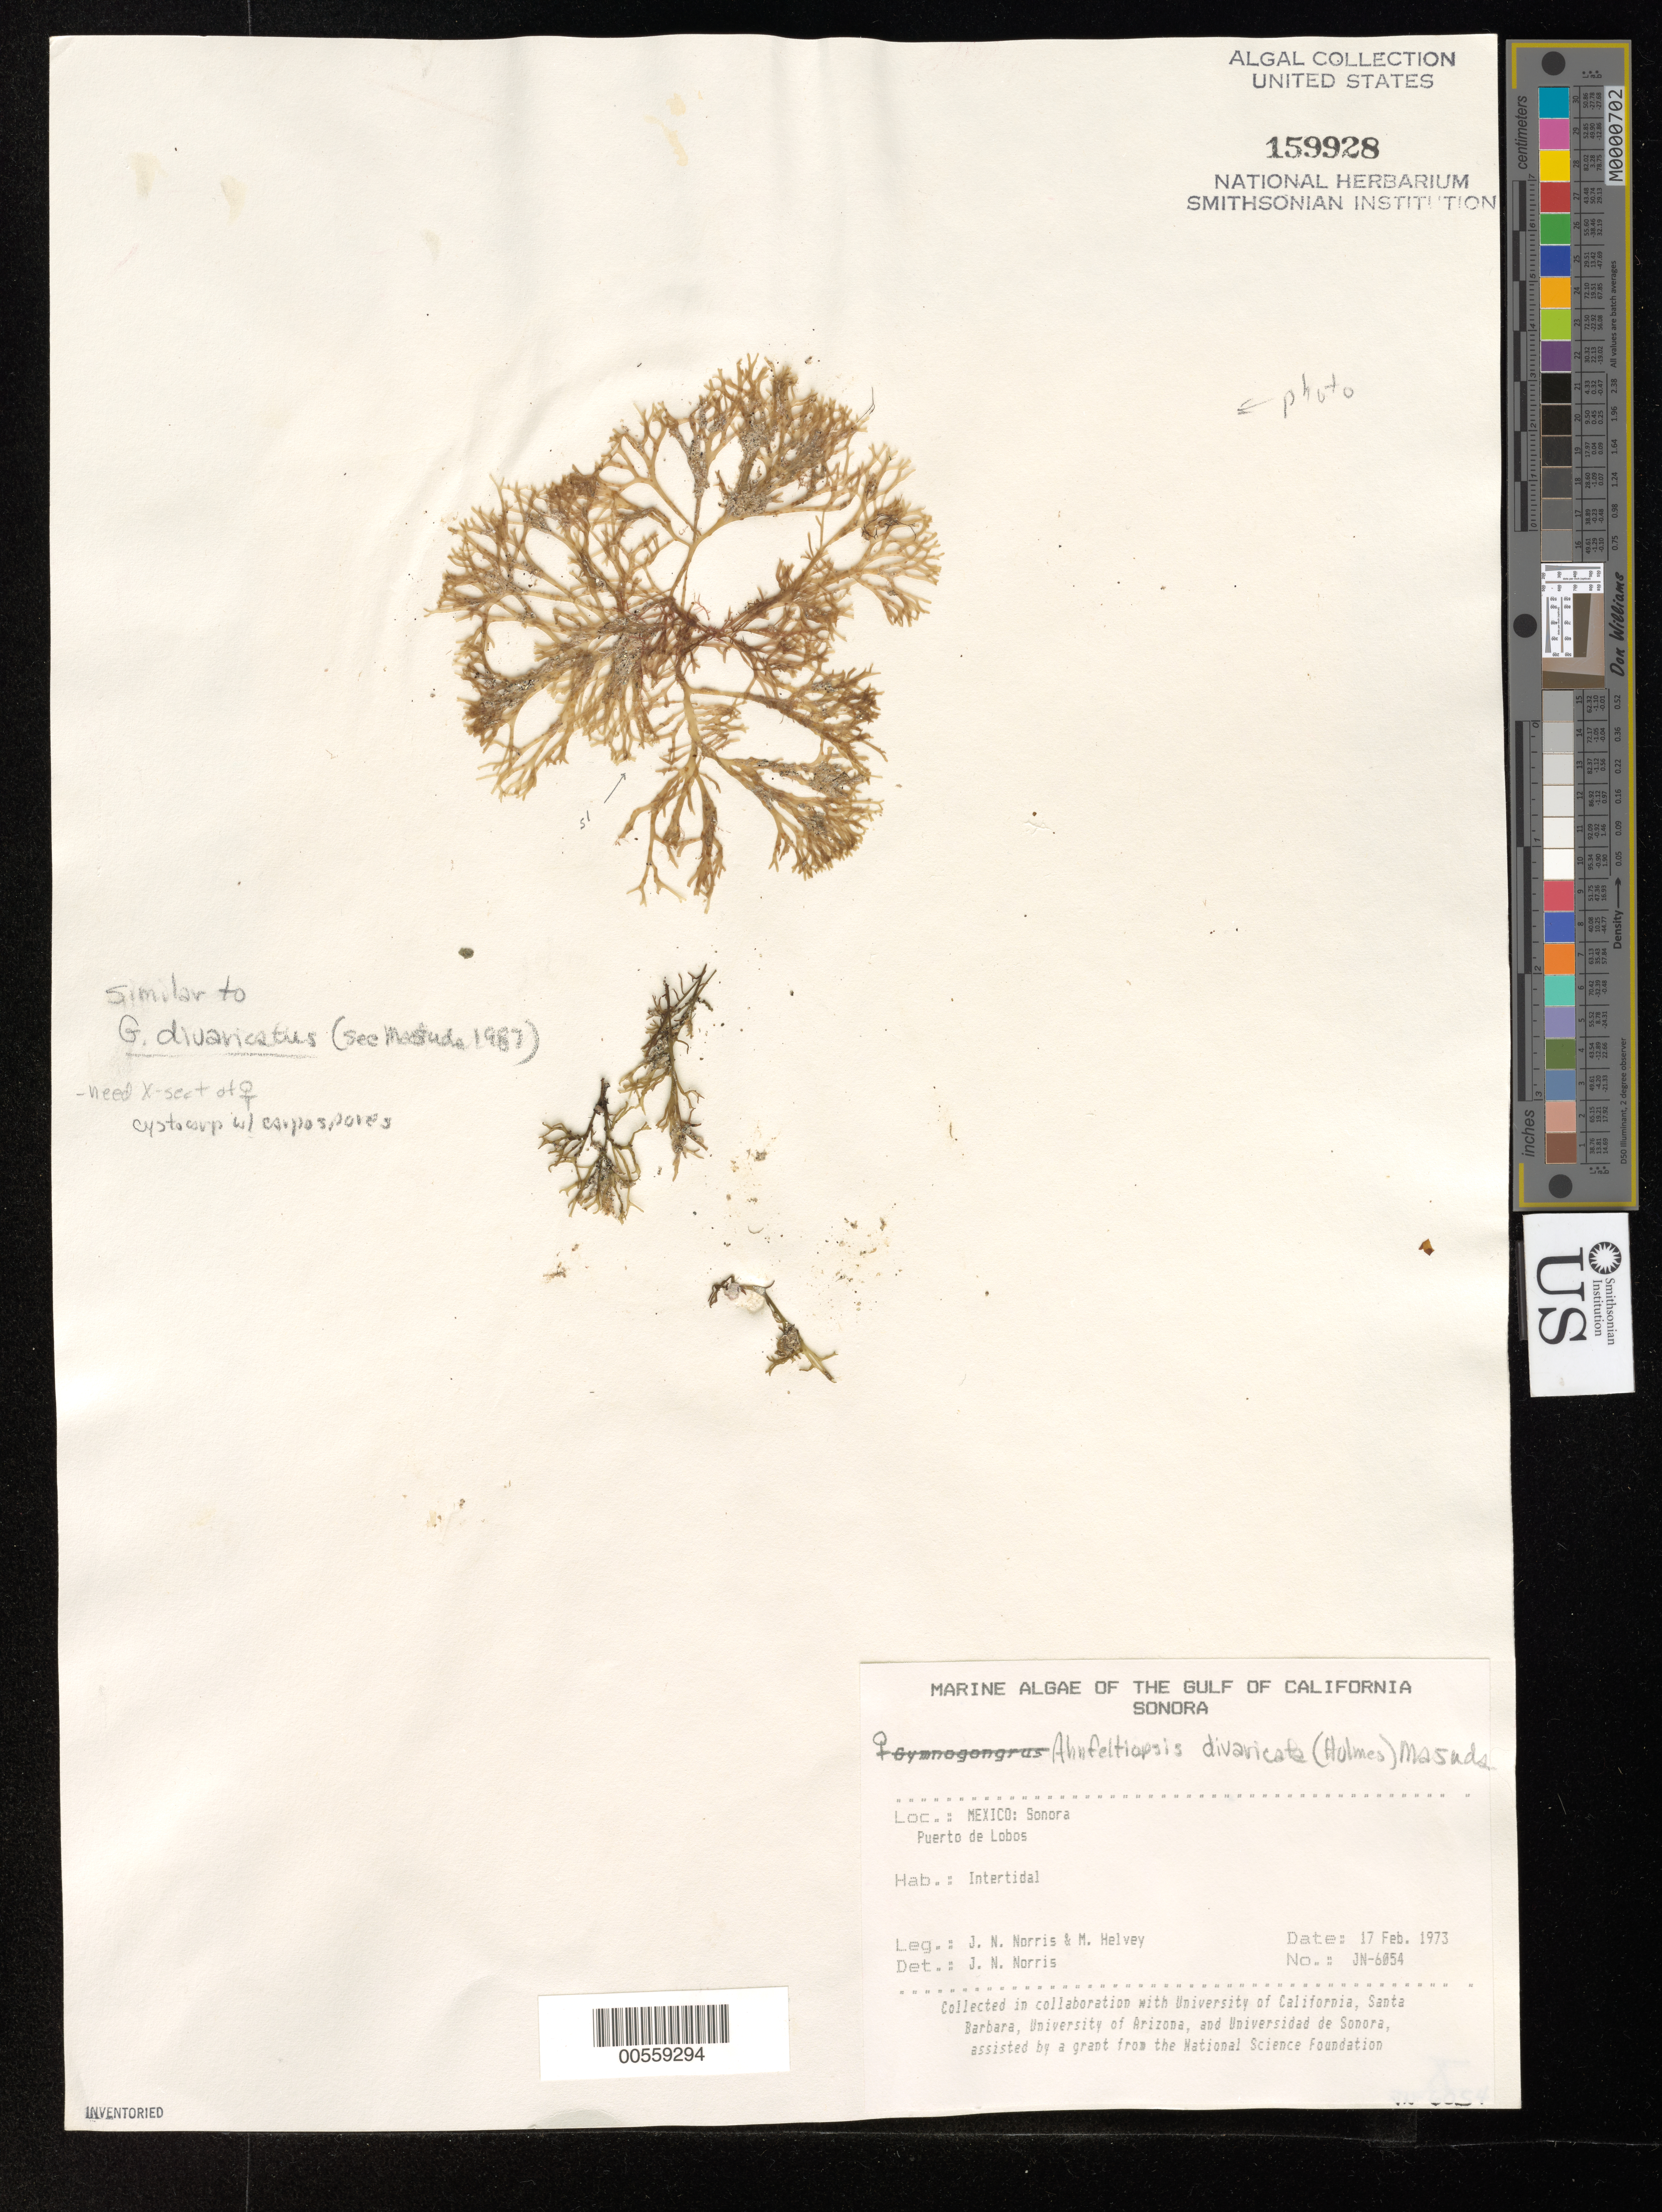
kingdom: Plantae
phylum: Rhodophyta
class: Florideophyceae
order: Gigartinales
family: Phyllophoraceae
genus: Besa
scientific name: Besa divaricata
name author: (E.M. Holmes) M.S.Calderon & S.M. Boo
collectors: J. N. Norris & M. Helvey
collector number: JN-6054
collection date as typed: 17 Feb 1973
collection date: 1973-02-17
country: Mexico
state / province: Sonora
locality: Puerto de Lobos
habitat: Intertidal.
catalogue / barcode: US 159928